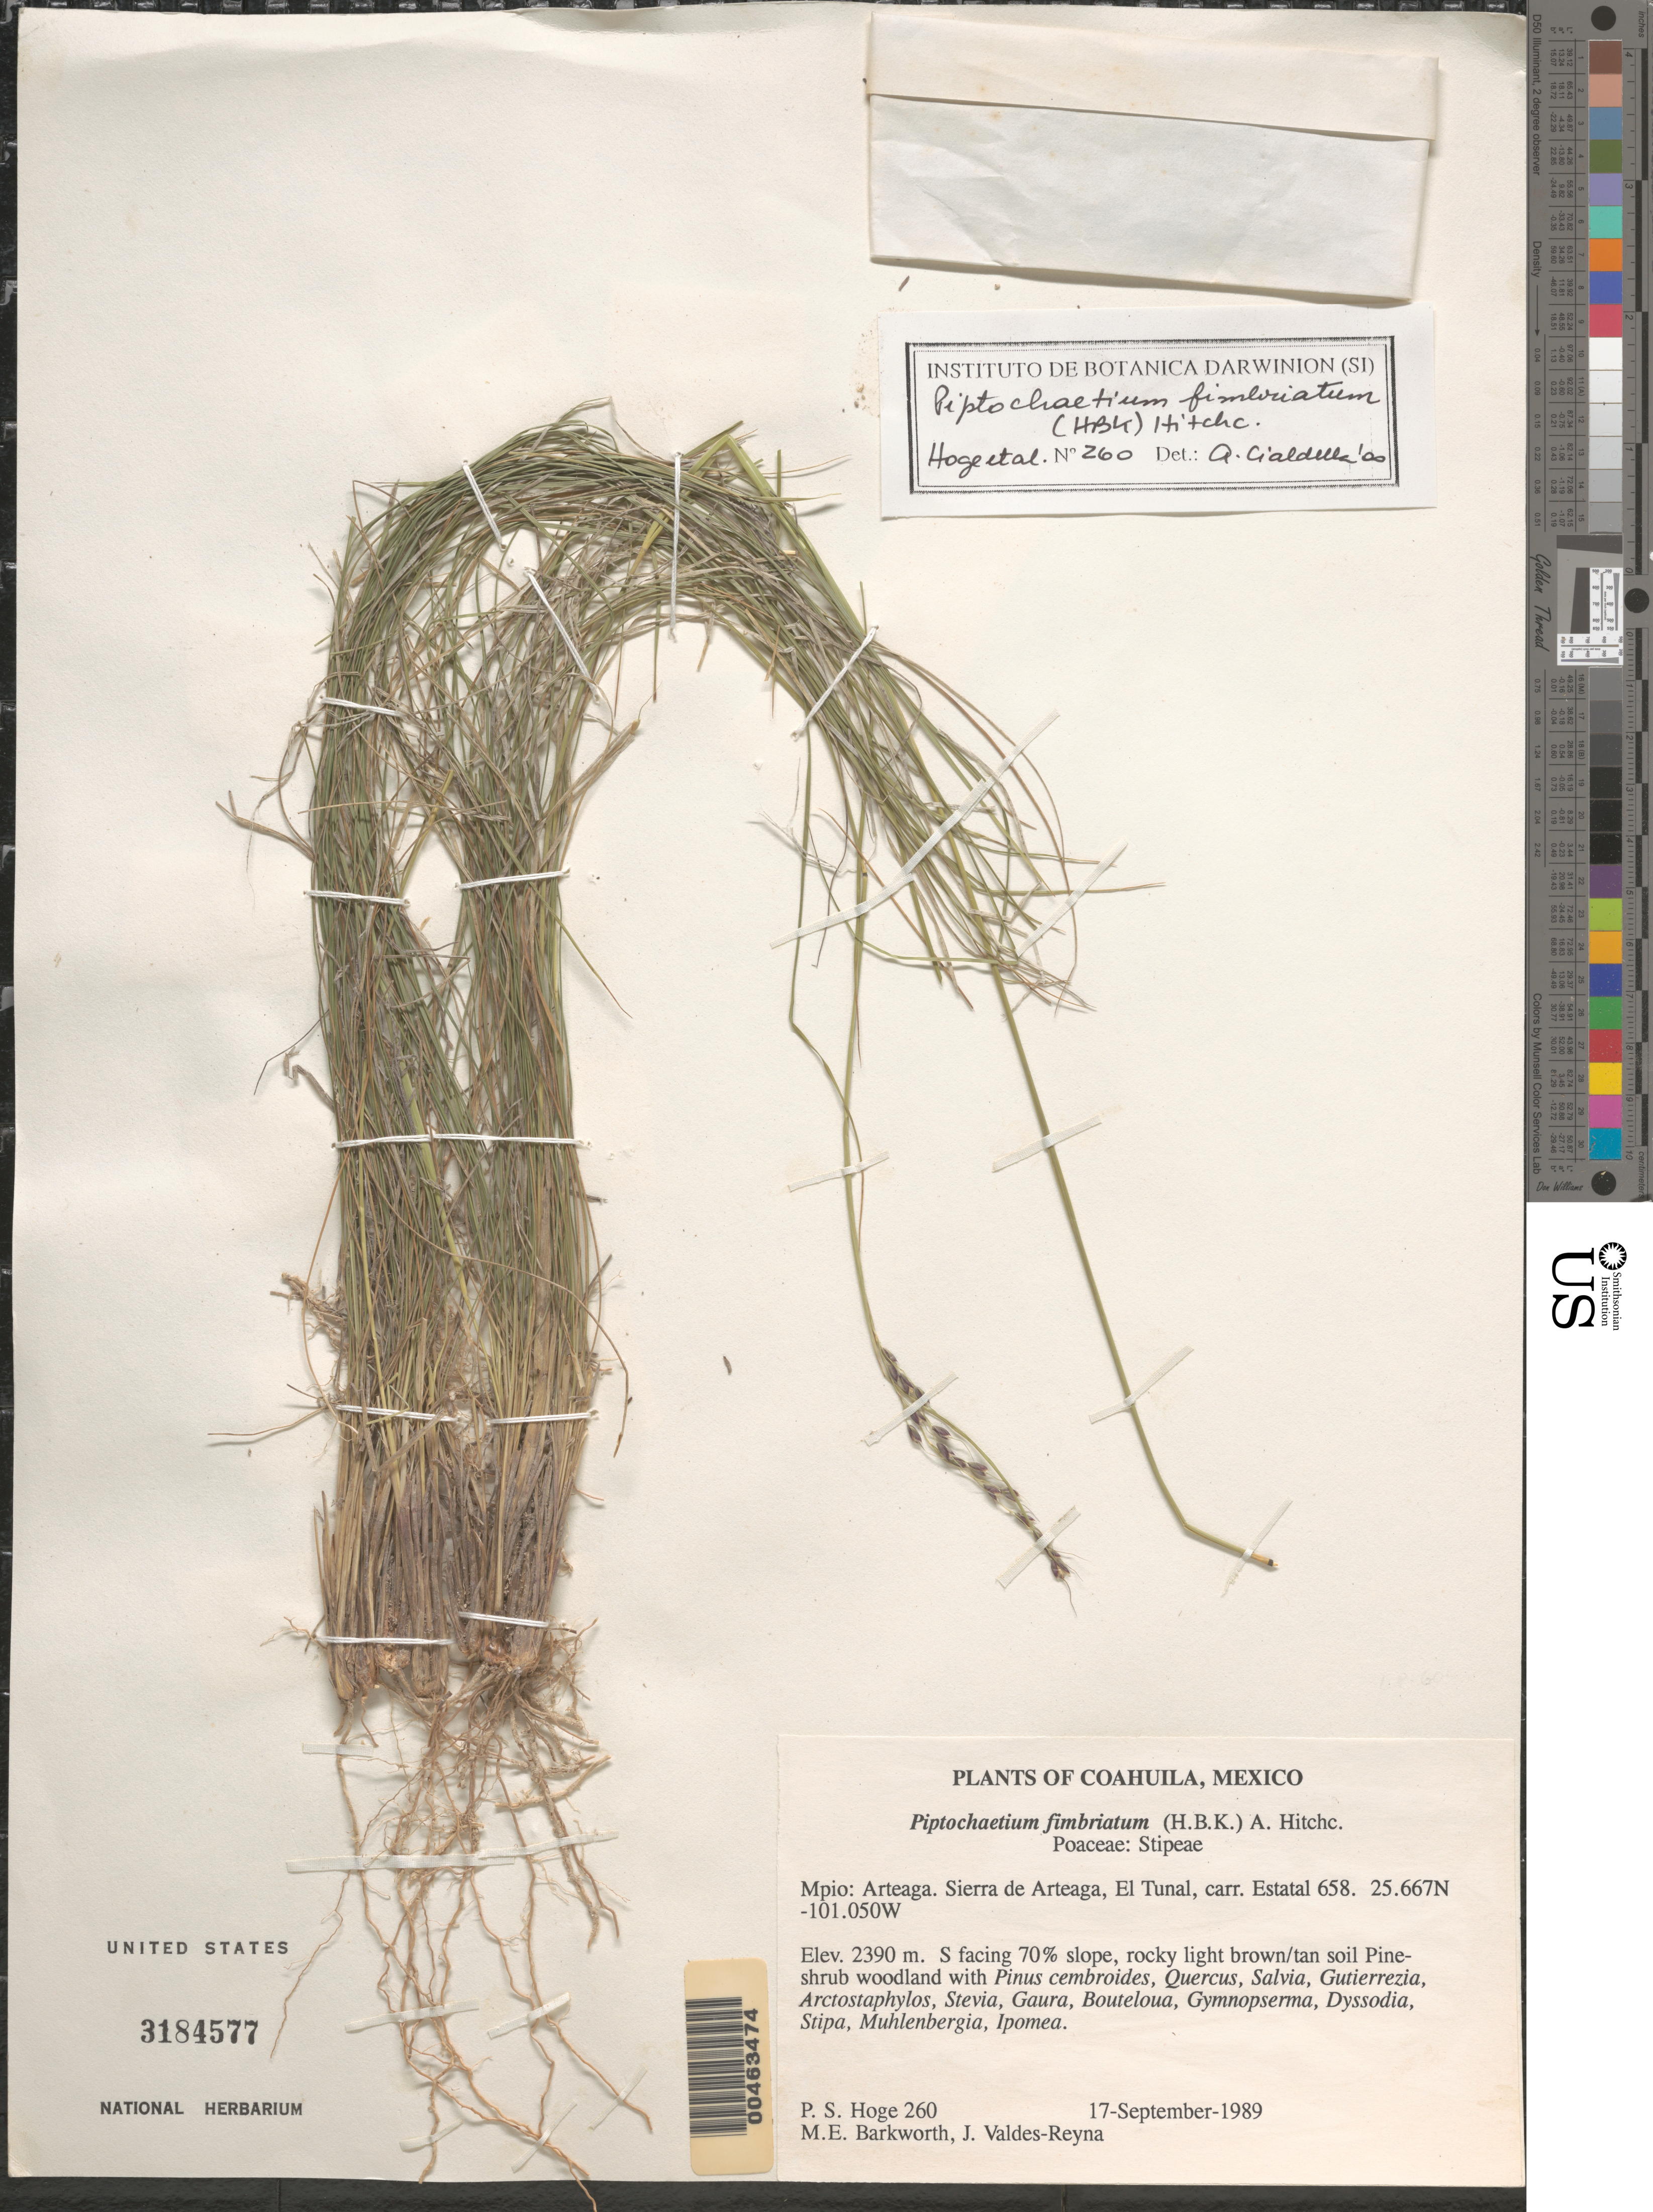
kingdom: Plantae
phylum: Tracheophyta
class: Liliopsida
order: Poales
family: Poaceae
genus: Piptochaetium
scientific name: Piptochaetium fimbriatum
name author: (Kunth) Hitchc.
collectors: P. S. Hoge, M. E. Barkworth & J. Valdés-Reyna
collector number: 260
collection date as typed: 17 Sep 1989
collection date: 1989-09-17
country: Mexico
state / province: Coahuila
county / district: Arteaga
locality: Sierra de Arteaga, El Tunal, carr. Estatal 658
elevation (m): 2390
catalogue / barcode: US 3184577